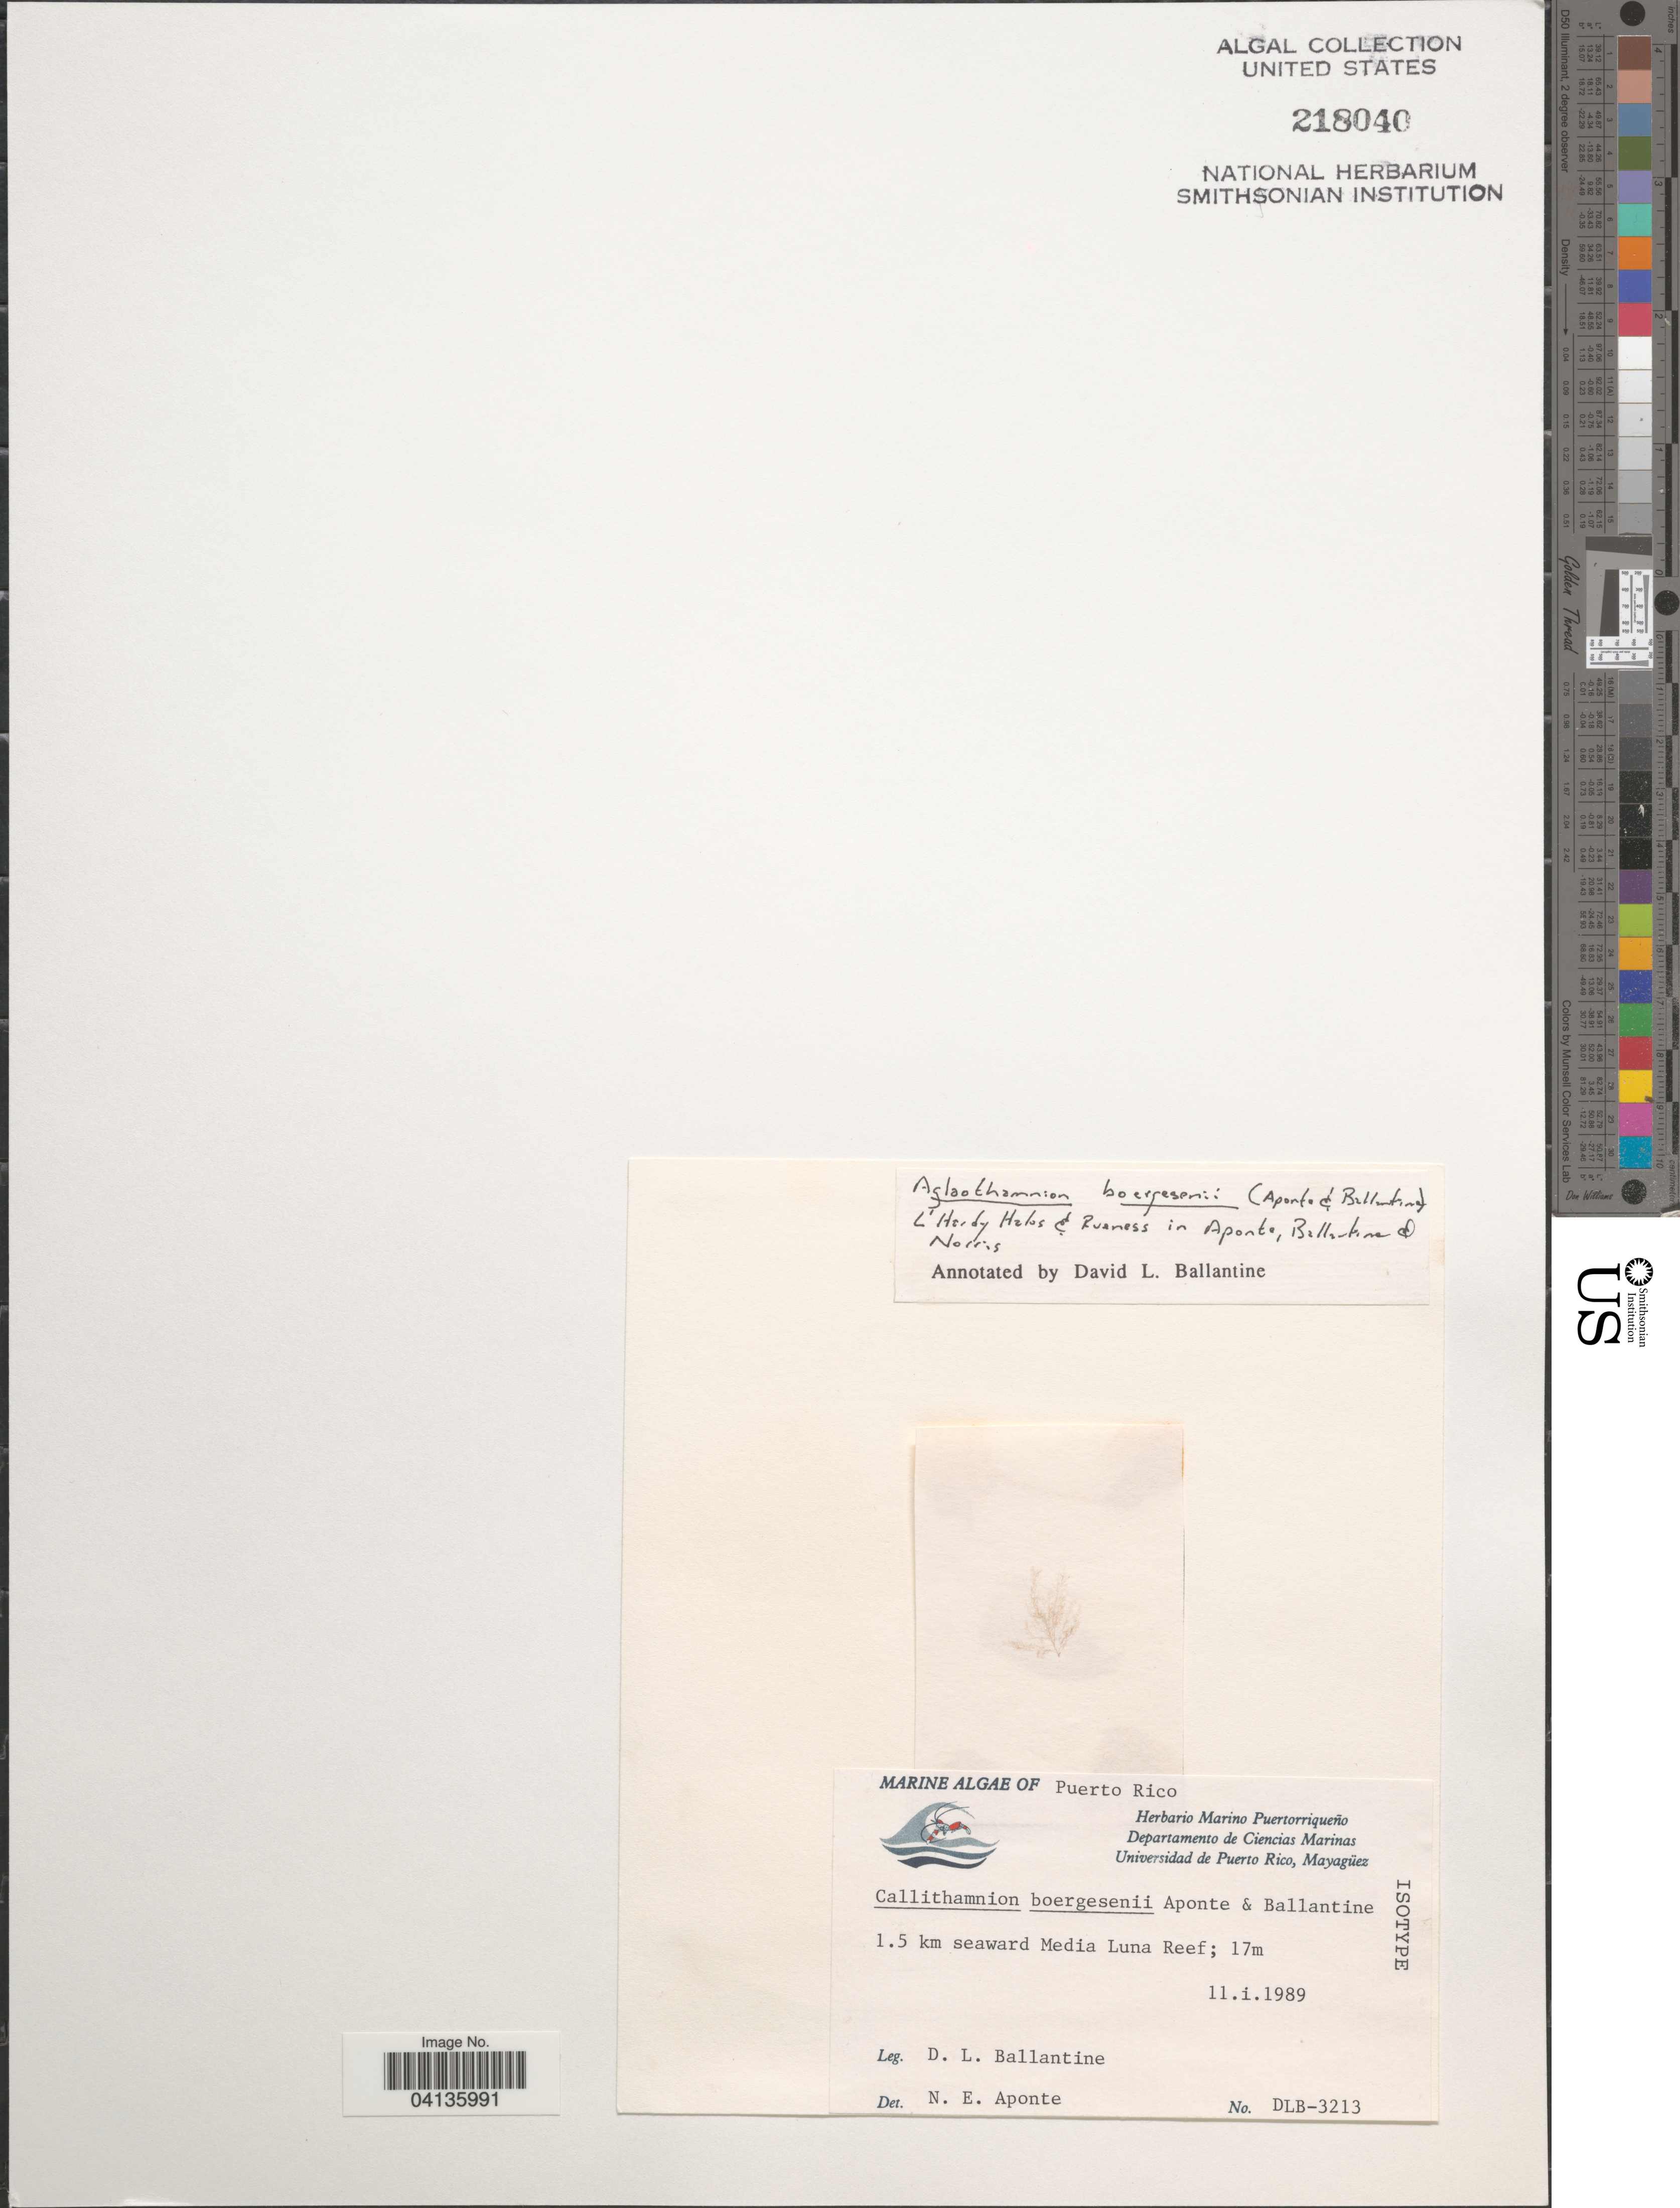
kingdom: Plantae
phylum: Rhodophyta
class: Florideophyceae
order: Ceramiales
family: Callithamniaceae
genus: Aglaothamnion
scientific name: Aglaothamnion boergesenii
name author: L'Hardi-Halos & Rueness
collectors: D.L. Ballantine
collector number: DLB-3213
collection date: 1989-01-11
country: Puerto Rico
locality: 1.5 km seaward Media Luna Reef.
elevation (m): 17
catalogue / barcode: US 218040